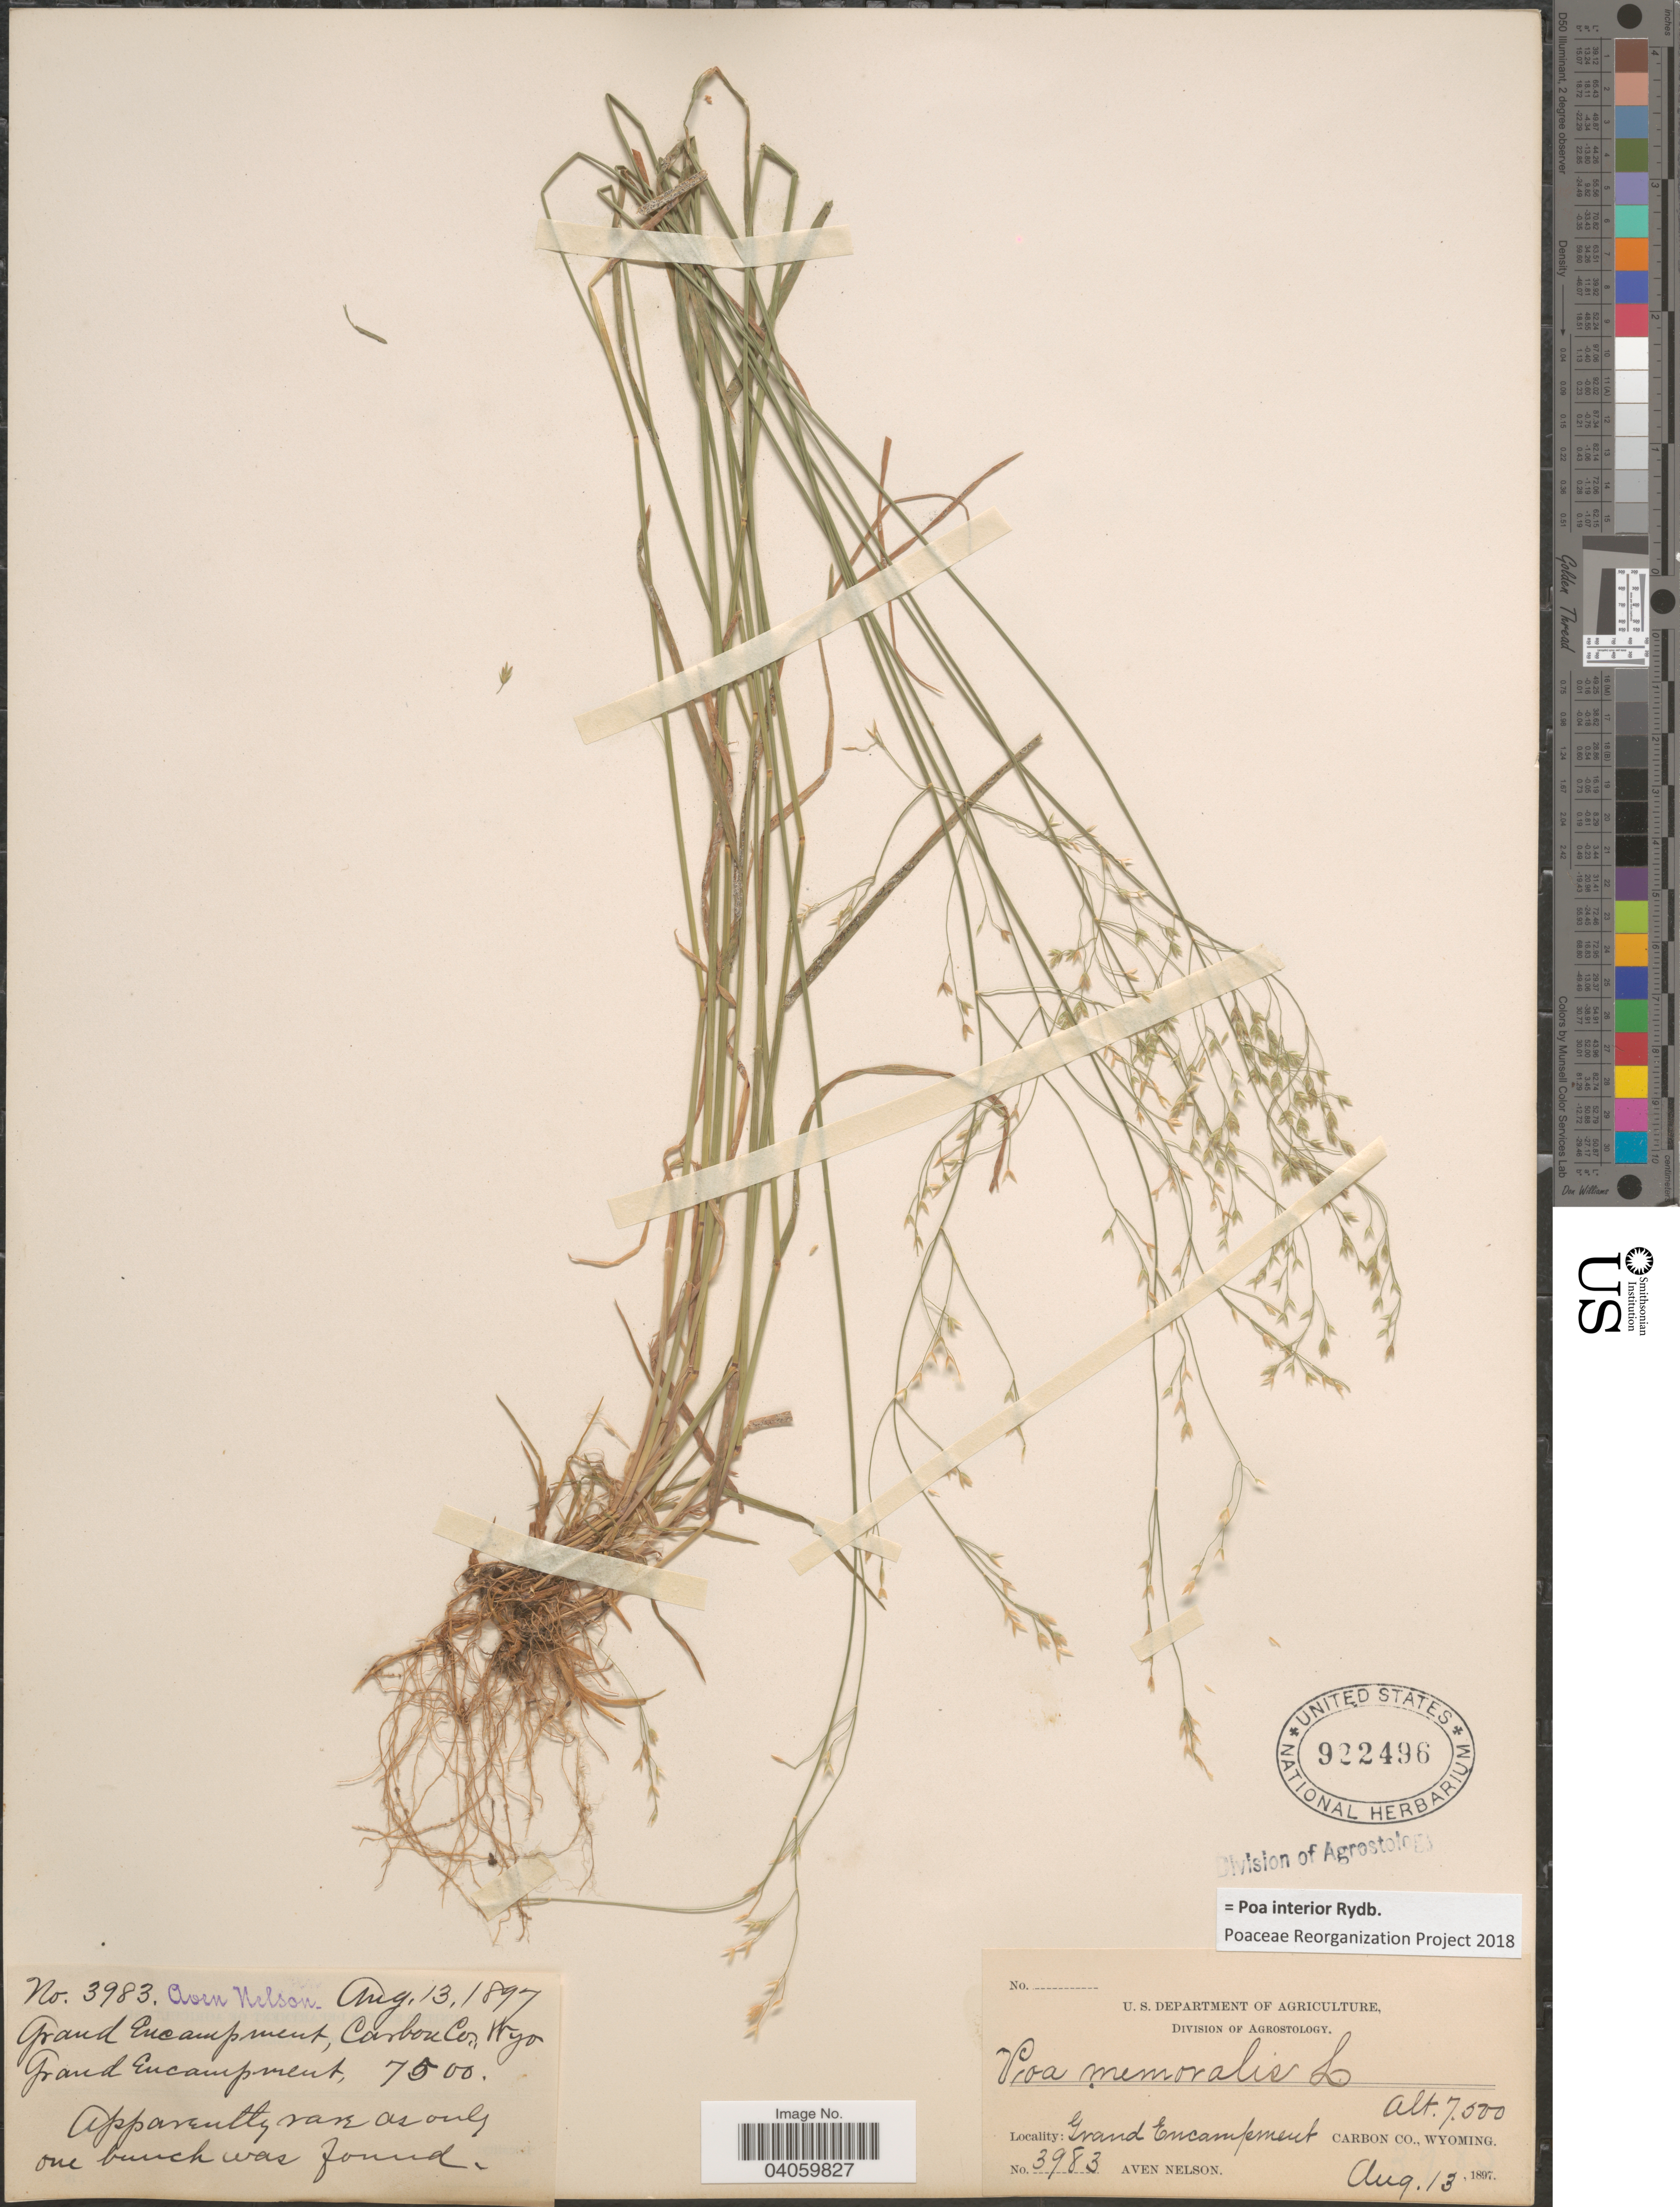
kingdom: Plantae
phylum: Tracheophyta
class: Liliopsida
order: Poales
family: Poaceae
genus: Poa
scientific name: Poa interior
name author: Rydb.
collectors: A. Nelson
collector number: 3983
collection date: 1897-08-13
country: United States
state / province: Wyoming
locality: Grand Encampment. Carbon Co.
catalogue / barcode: US 922496